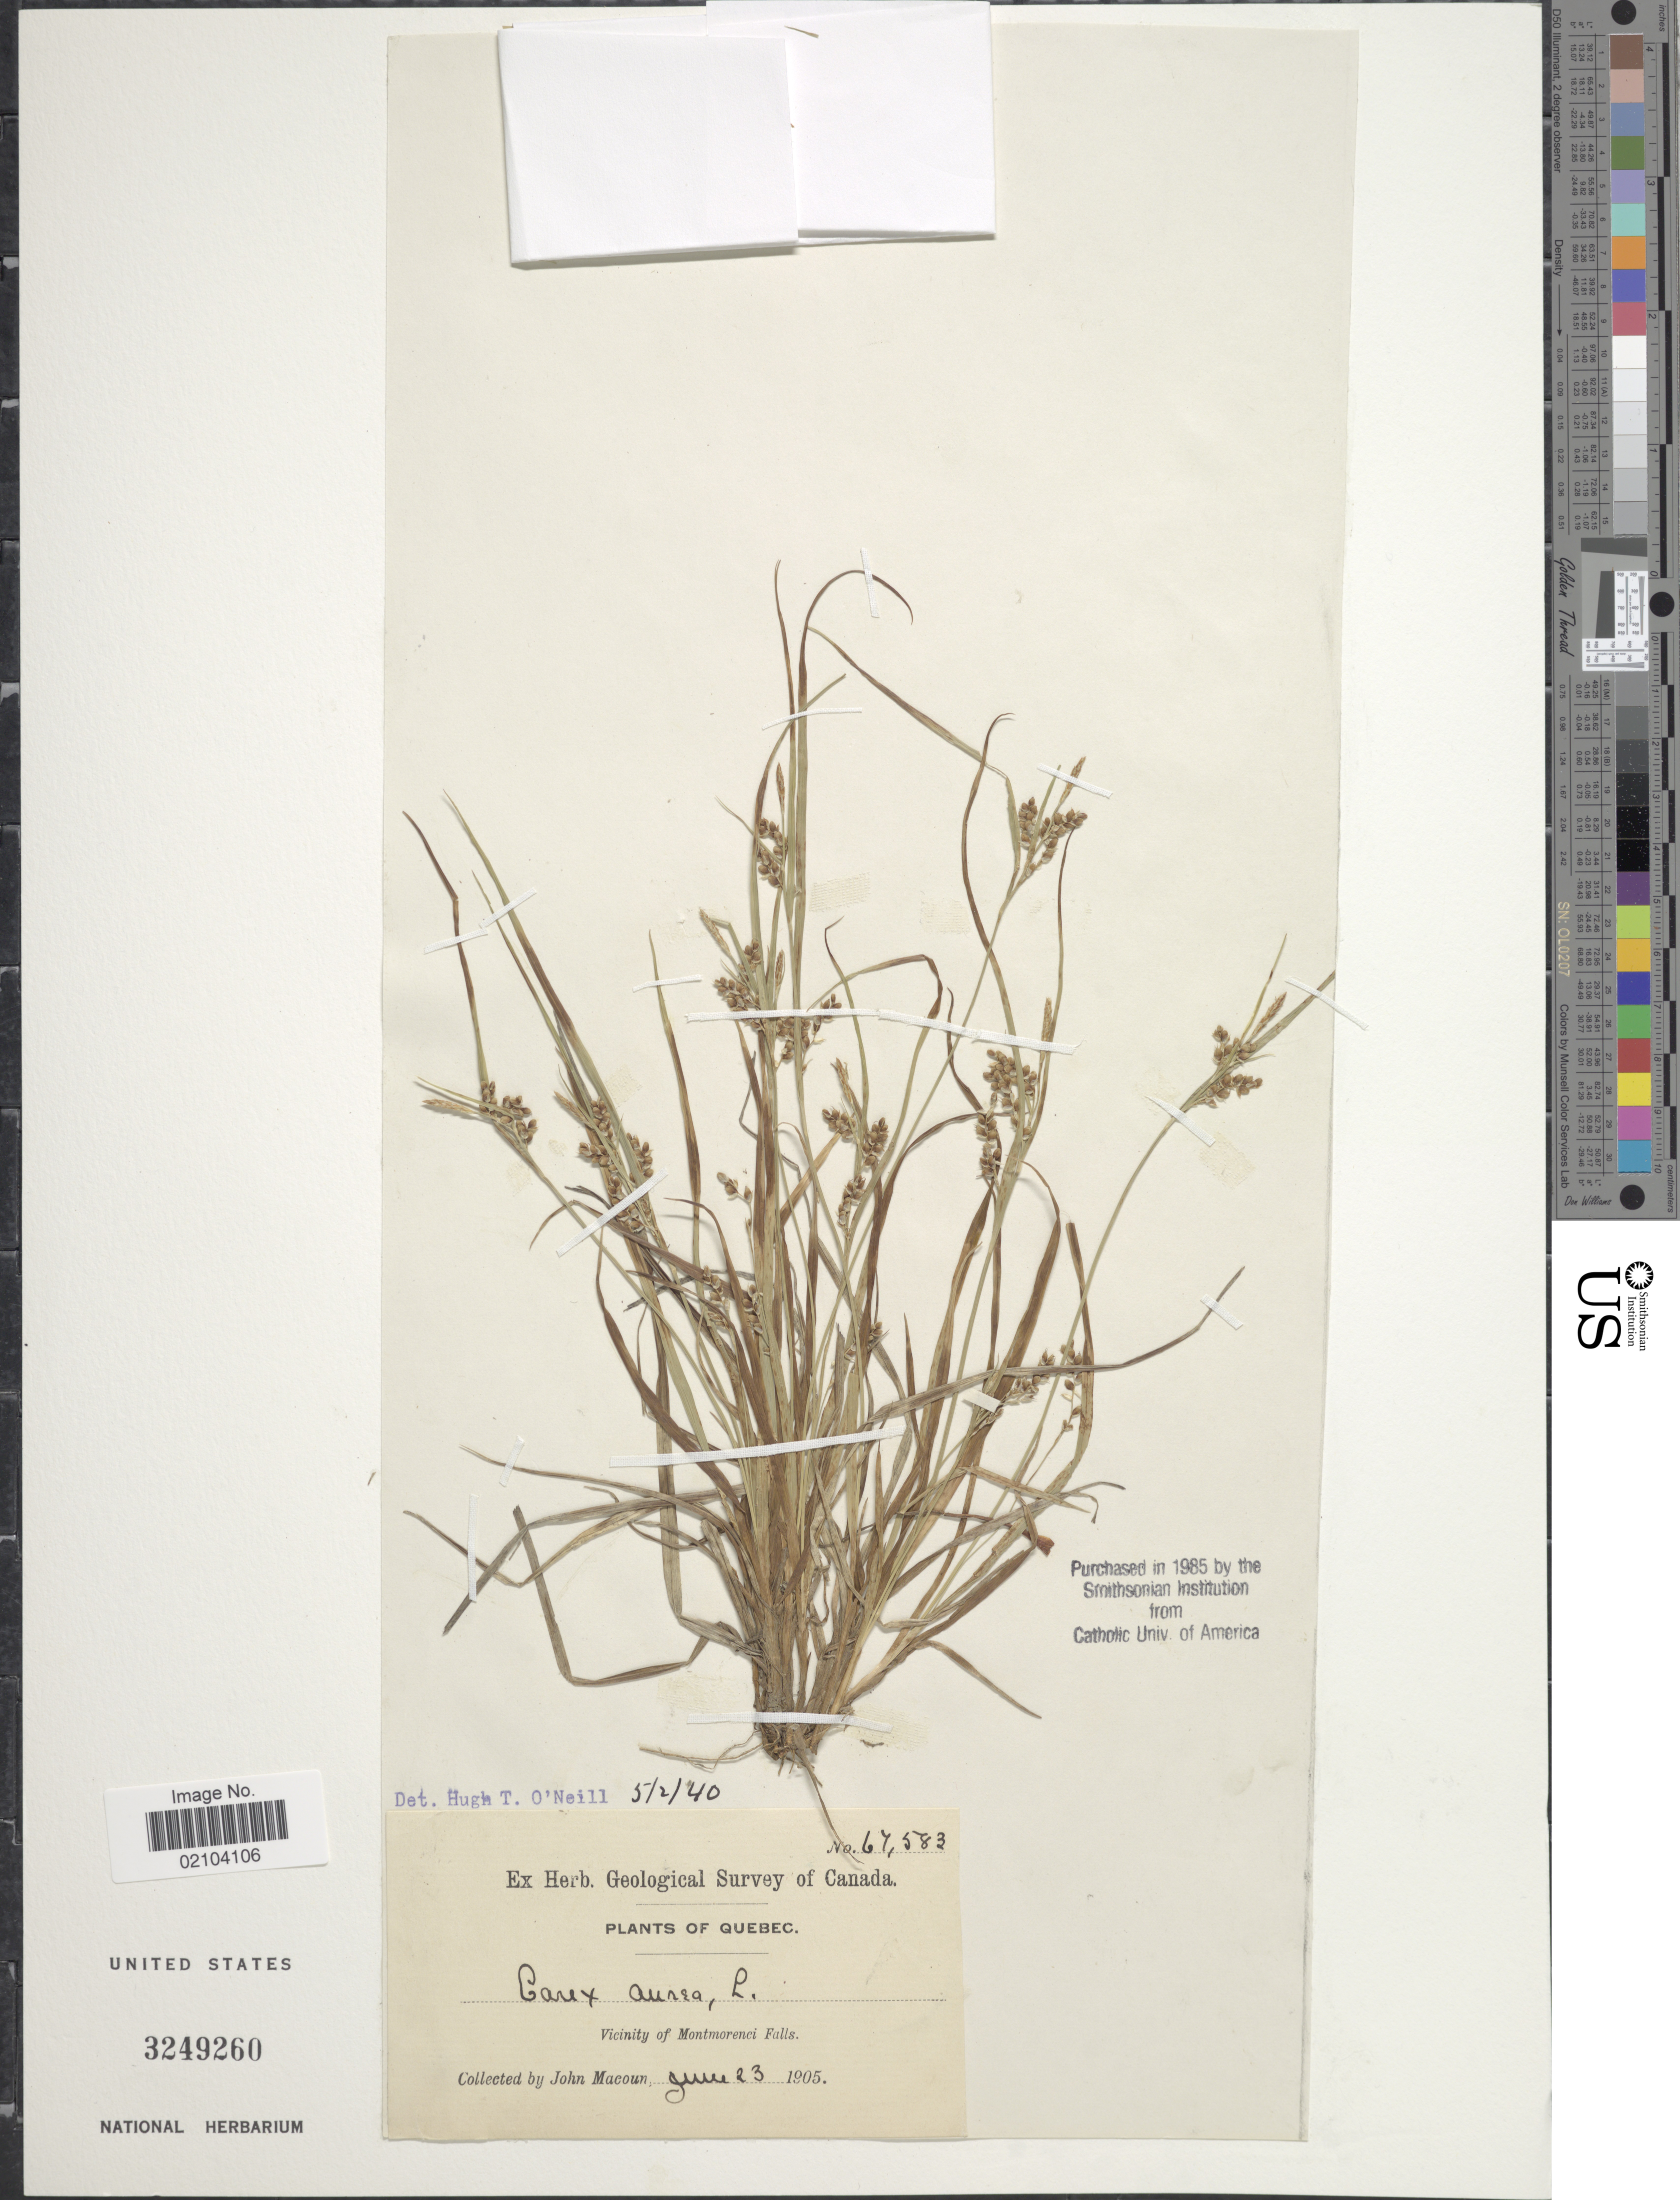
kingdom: Plantae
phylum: Tracheophyta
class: Liliopsida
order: Poales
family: Cyperaceae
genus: Carex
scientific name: Carex aurea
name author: Nutt.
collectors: J. Macoun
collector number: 67583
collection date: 1905-06-23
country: Canada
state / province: Quebec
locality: Vicinity of Montmorenci Falls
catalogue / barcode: US 3249260